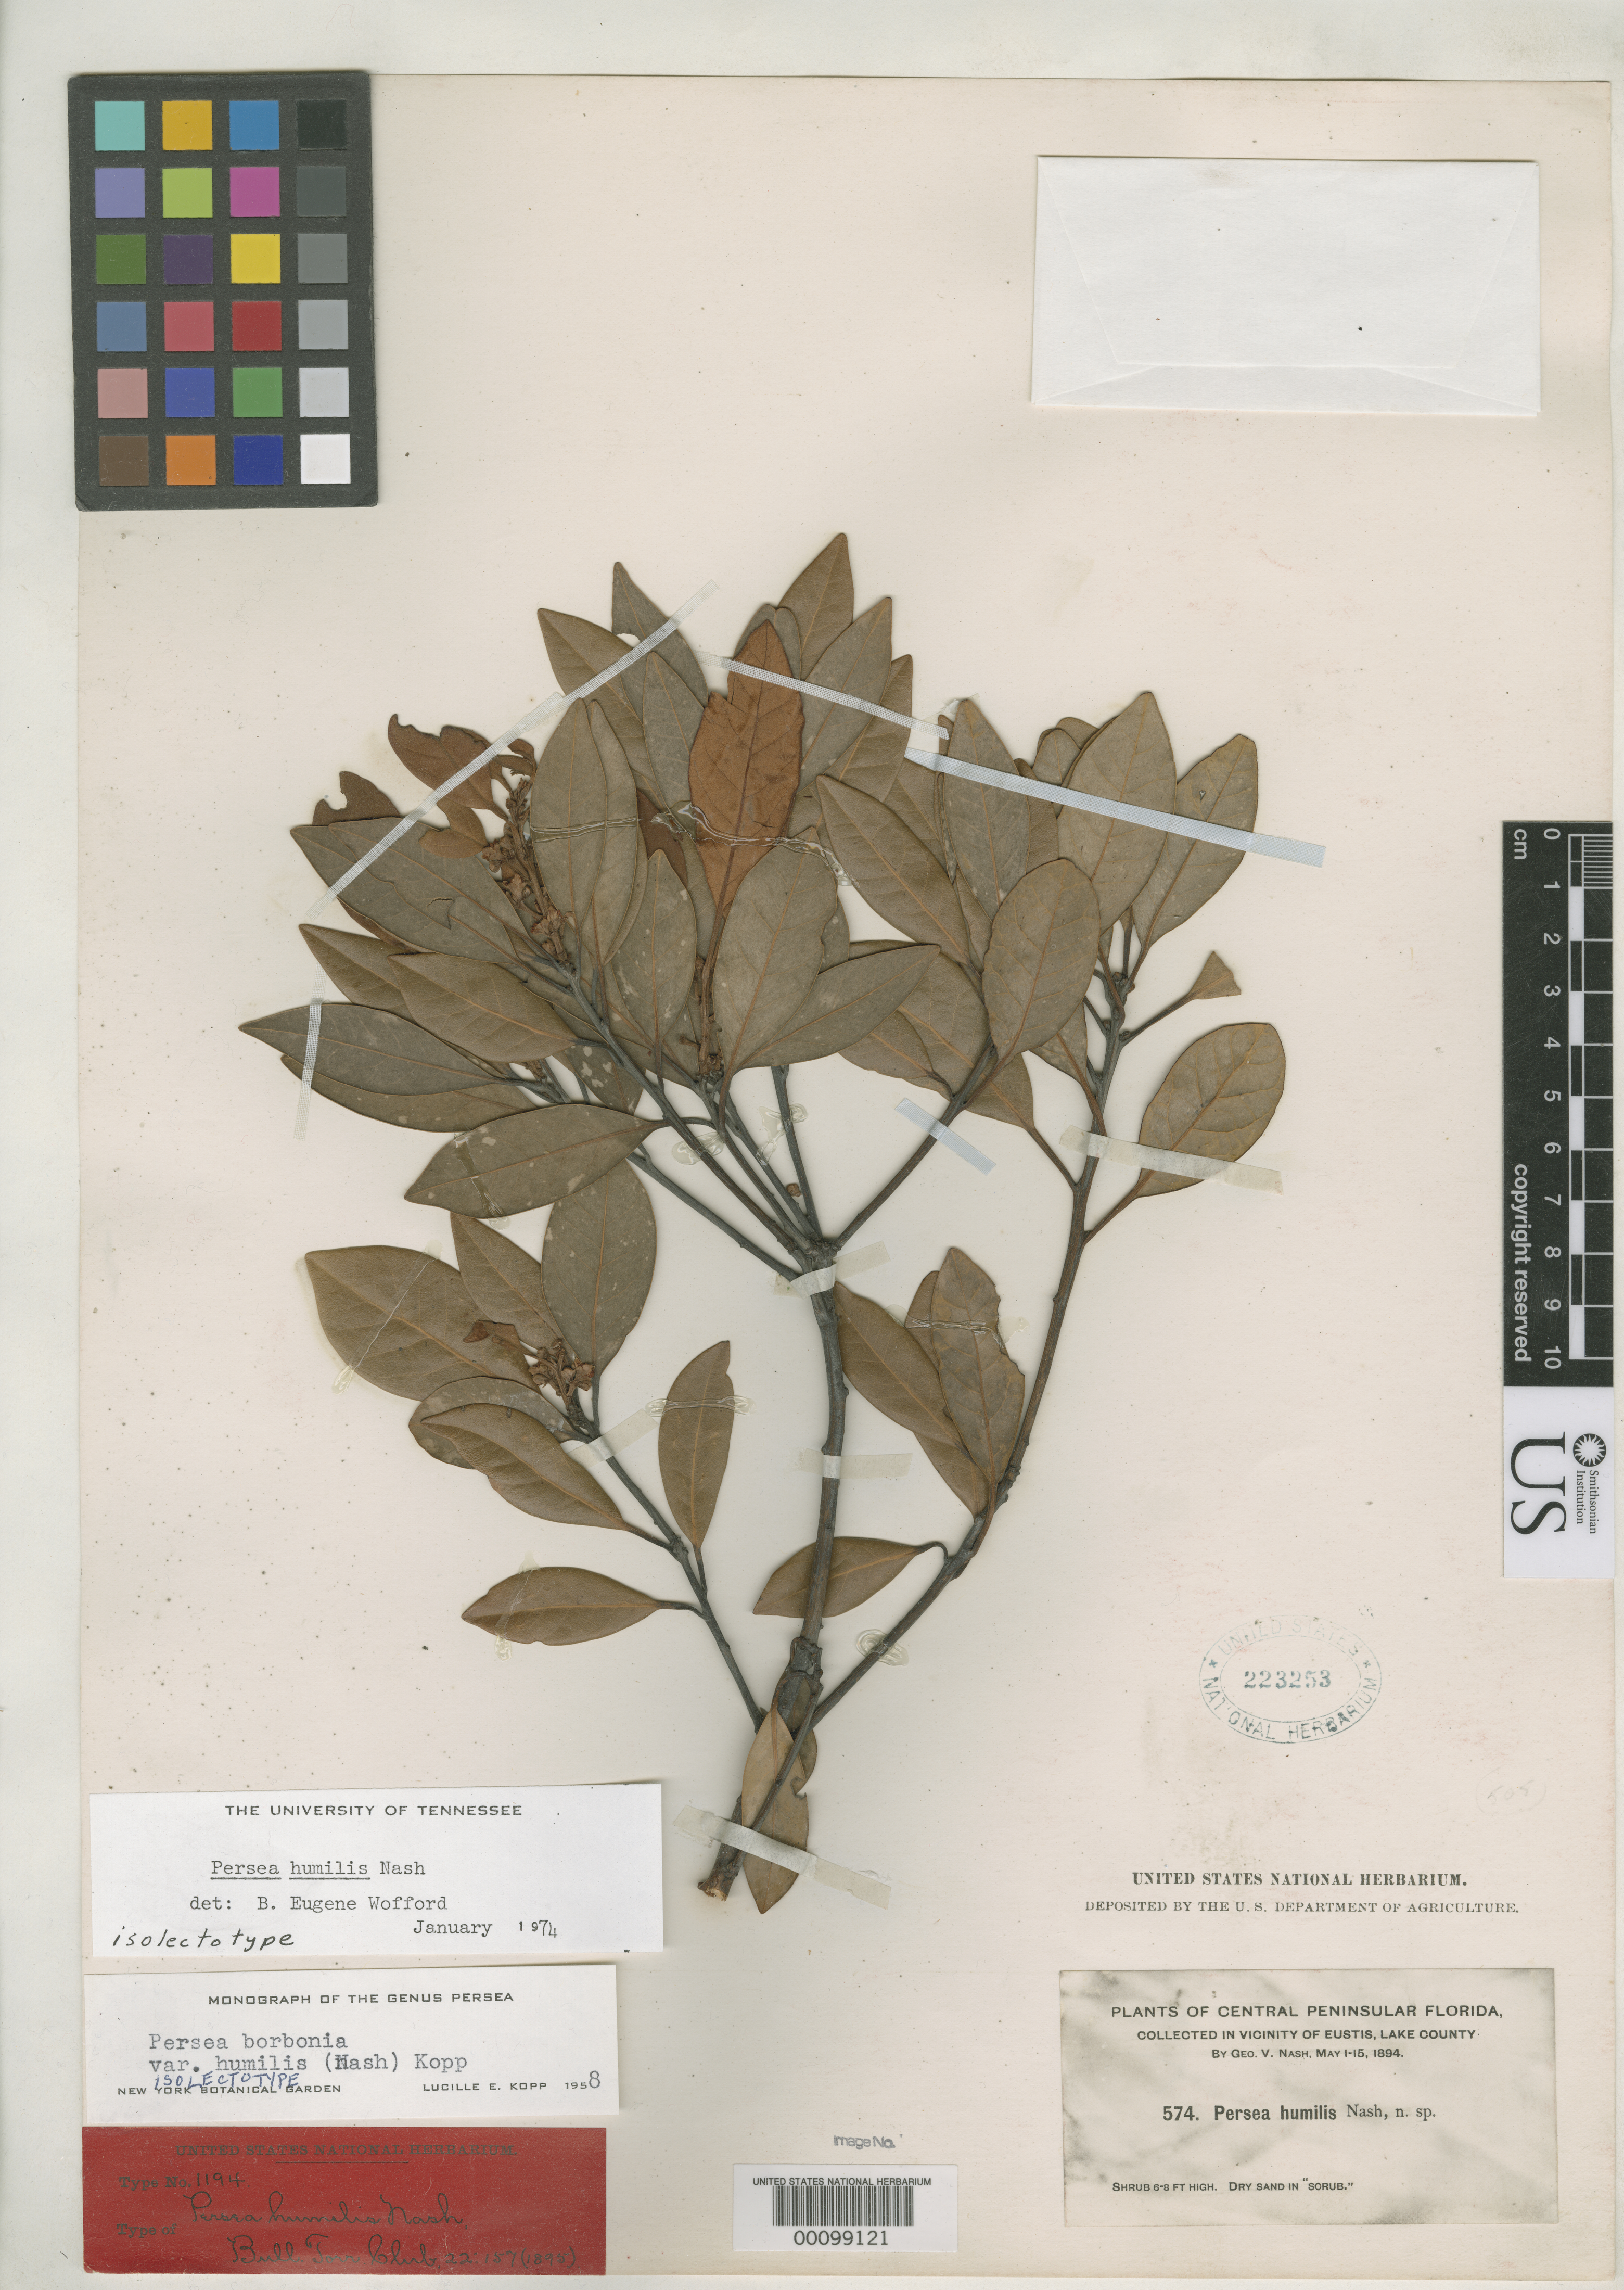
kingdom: Plantae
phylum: Tracheophyta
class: Magnoliopsida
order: Laurales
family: Lauraceae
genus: Persea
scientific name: Persea humilis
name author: Nash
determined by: Kopp, L. E., (NY), New York Botanical Garden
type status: Isolectotype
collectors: G. V. Nash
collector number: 574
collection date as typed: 01 May 1894 to 15 May 1894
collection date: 1894-05-01/1894-05-15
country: United States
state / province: Florida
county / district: Lake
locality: Vicinity of Eustis, Lake County.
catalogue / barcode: US 223253